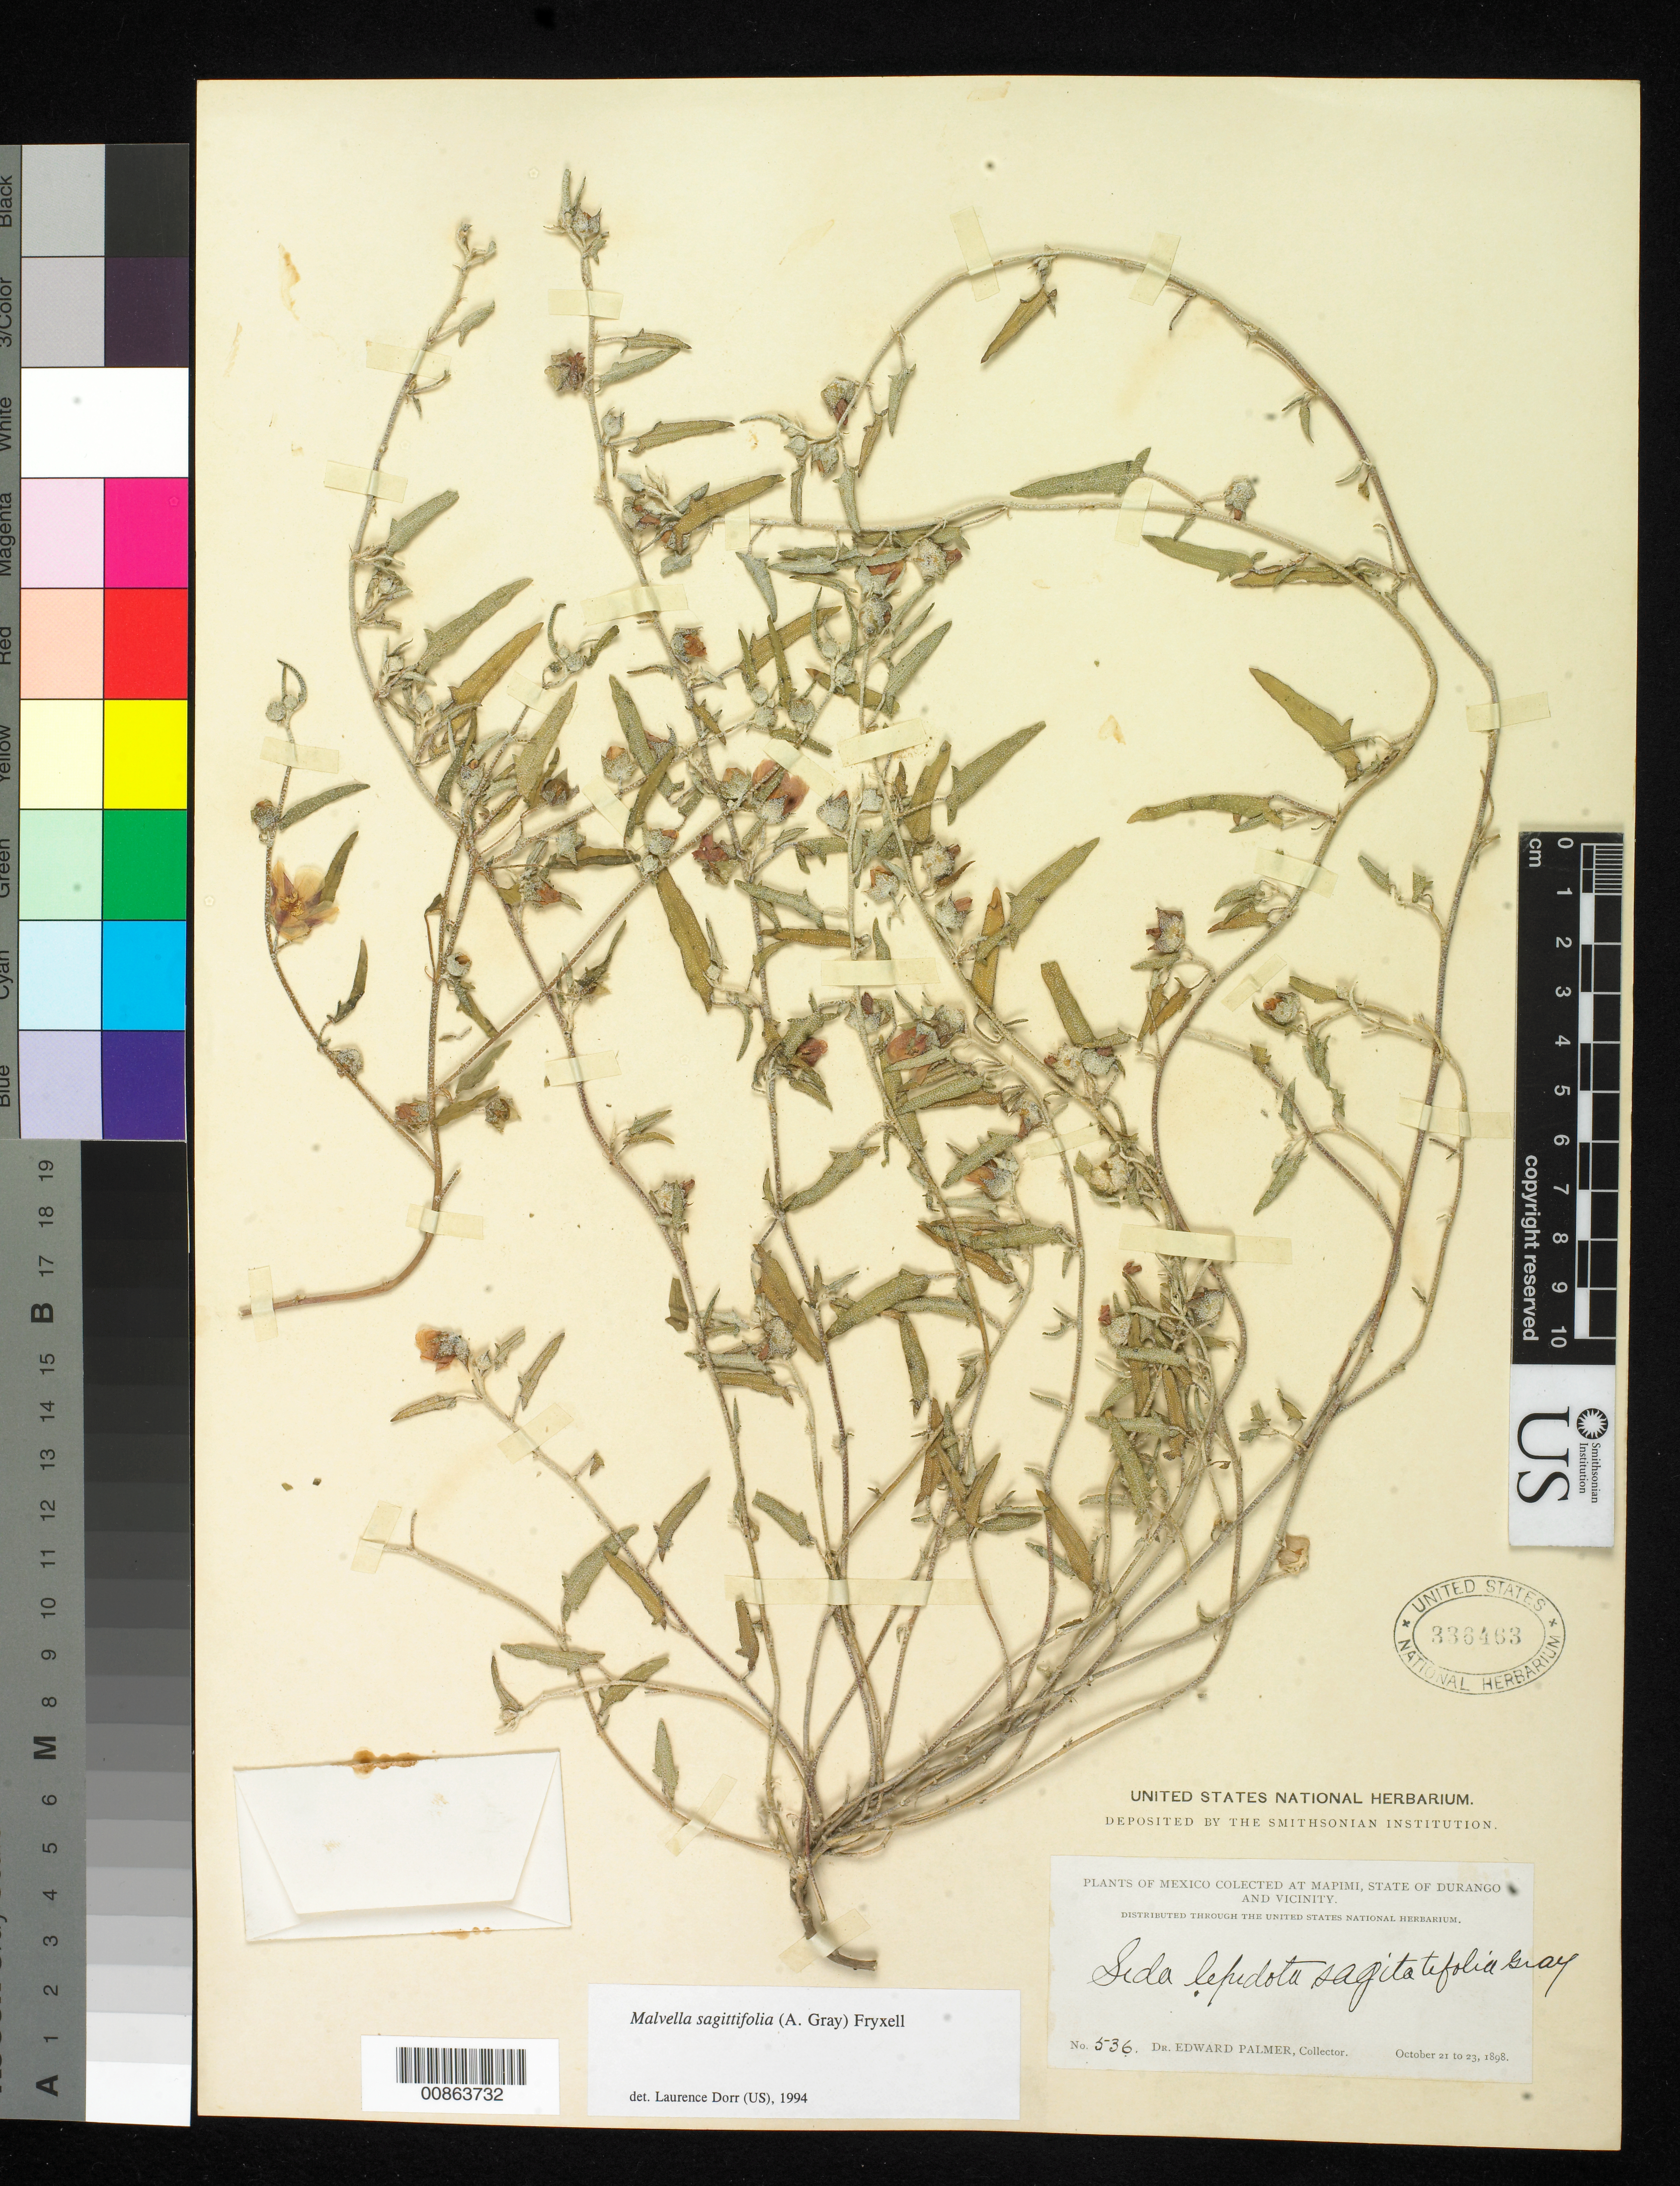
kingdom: Plantae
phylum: Tracheophyta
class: Magnoliopsida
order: Malvales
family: Malvaceae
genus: Malvella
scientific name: Malvella sagittifolia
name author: (A. Gray) Fryxell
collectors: E. Palmer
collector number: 536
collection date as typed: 21 Oct 1898 to 23 Oct 1898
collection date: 1898-10-21/1898-10-23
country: Mexico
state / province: Durango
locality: Mapimi, Durango and vicinity.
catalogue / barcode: US 336463